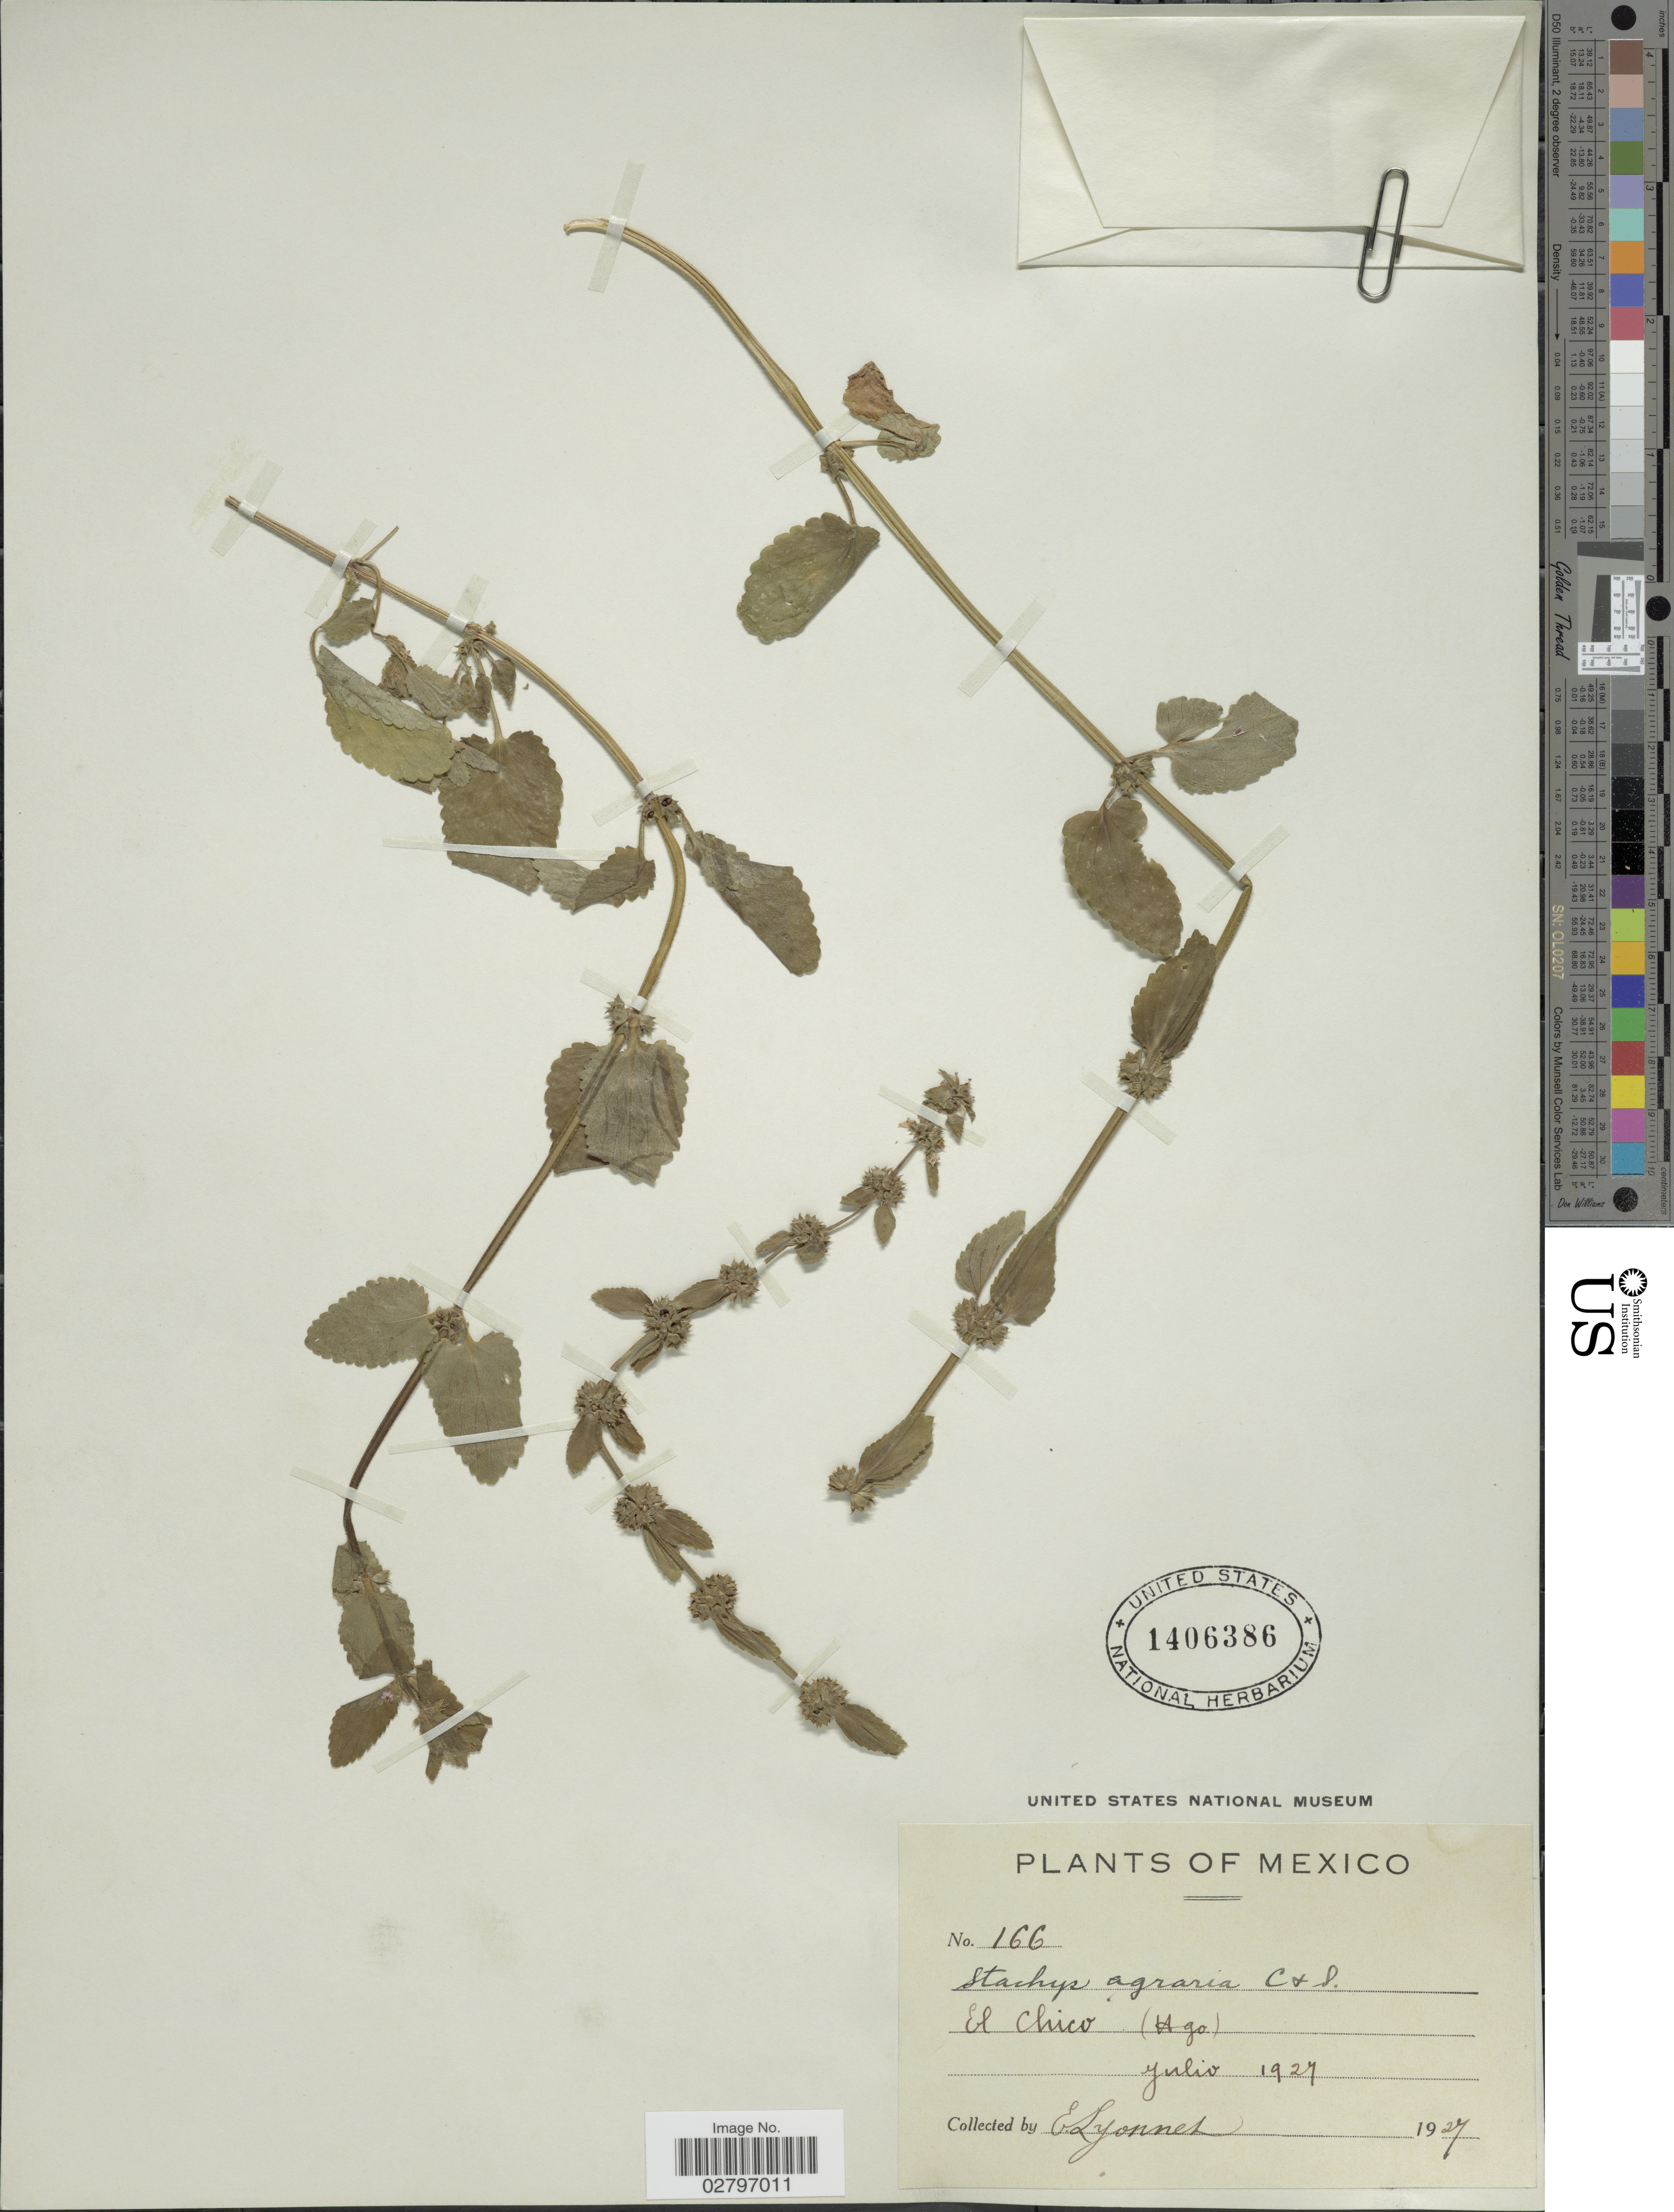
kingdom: Plantae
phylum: Tracheophyta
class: Magnoliopsida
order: Lamiales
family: Lamiaceae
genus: Stachys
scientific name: Stachys agraria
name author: Schltdl. & Cham.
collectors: E. Lyonnet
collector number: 166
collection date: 1927-07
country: Mexico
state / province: Hidalgo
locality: El Chico (Hgo.)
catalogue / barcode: US 1406386